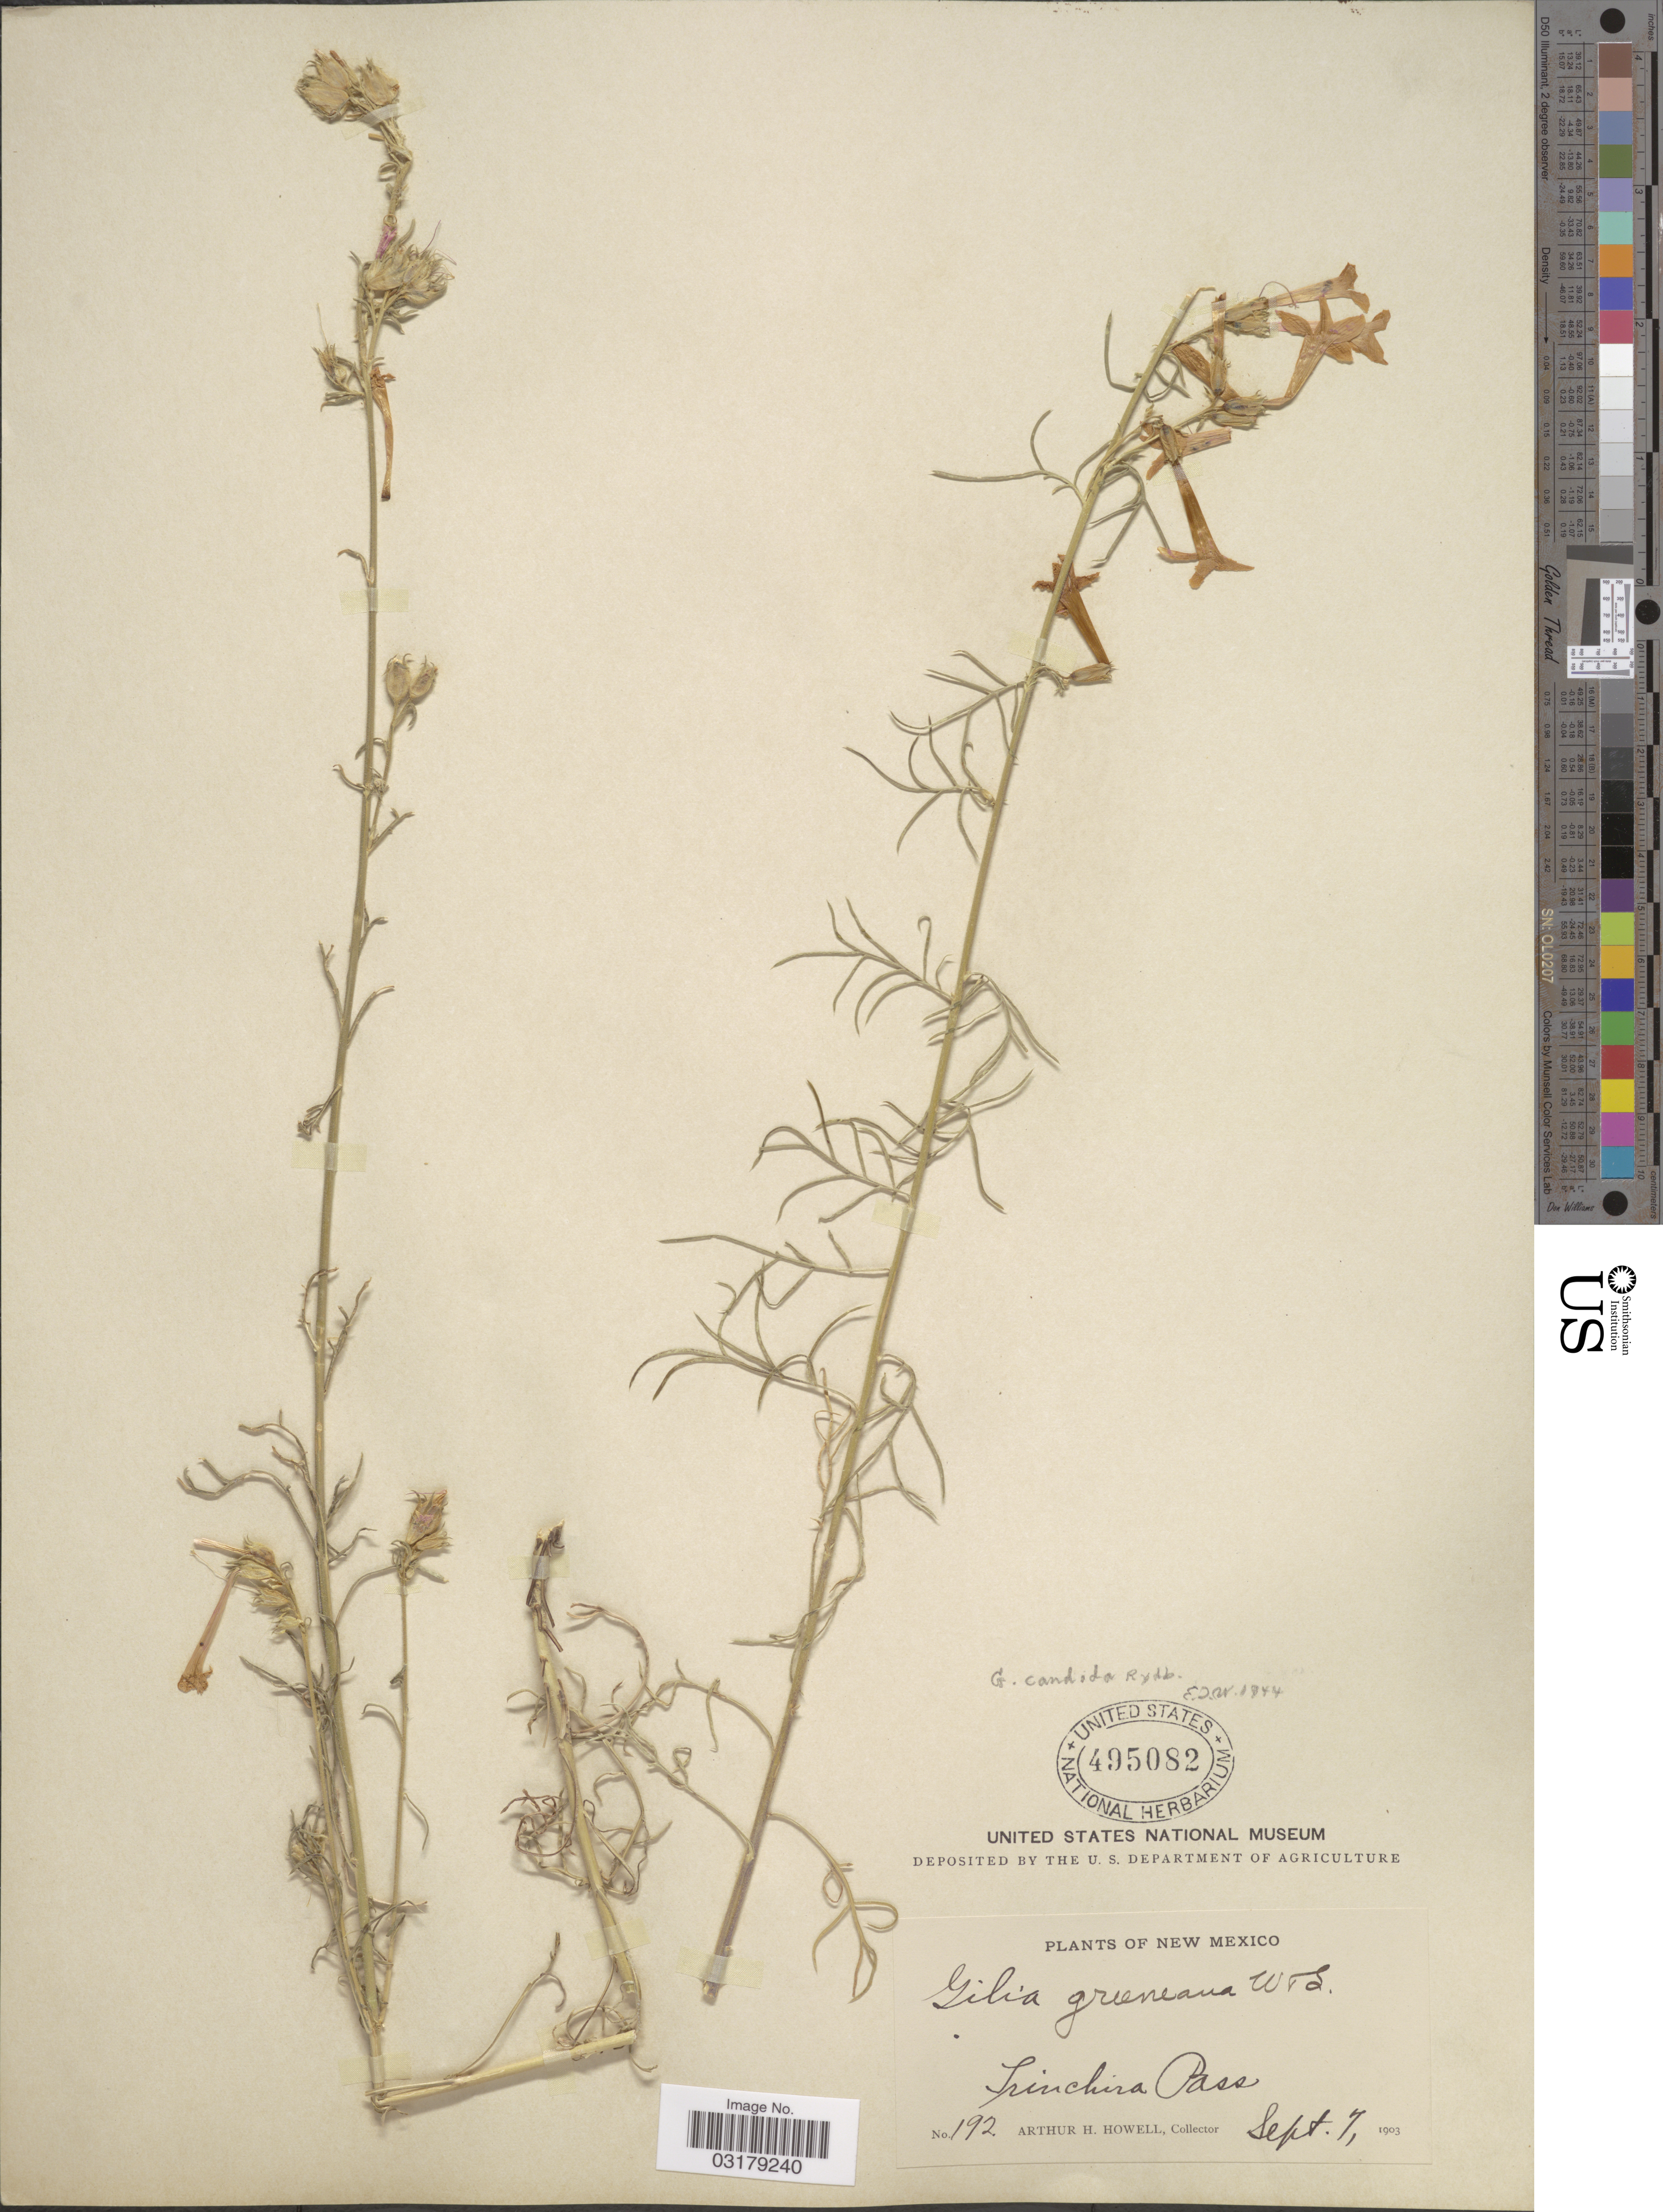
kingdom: Plantae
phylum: Tracheophyta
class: Magnoliopsida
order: Ericales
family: Polemoniaceae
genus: Ipomopsis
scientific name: Ipomopsis aggregata subsp. candida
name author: (Rydb.) V.E. Grant & A.D. Grant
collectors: A. H. Howell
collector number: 192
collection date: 1903-09-07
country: United States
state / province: New Mexico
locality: Trinchira Pass.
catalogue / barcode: US 495082